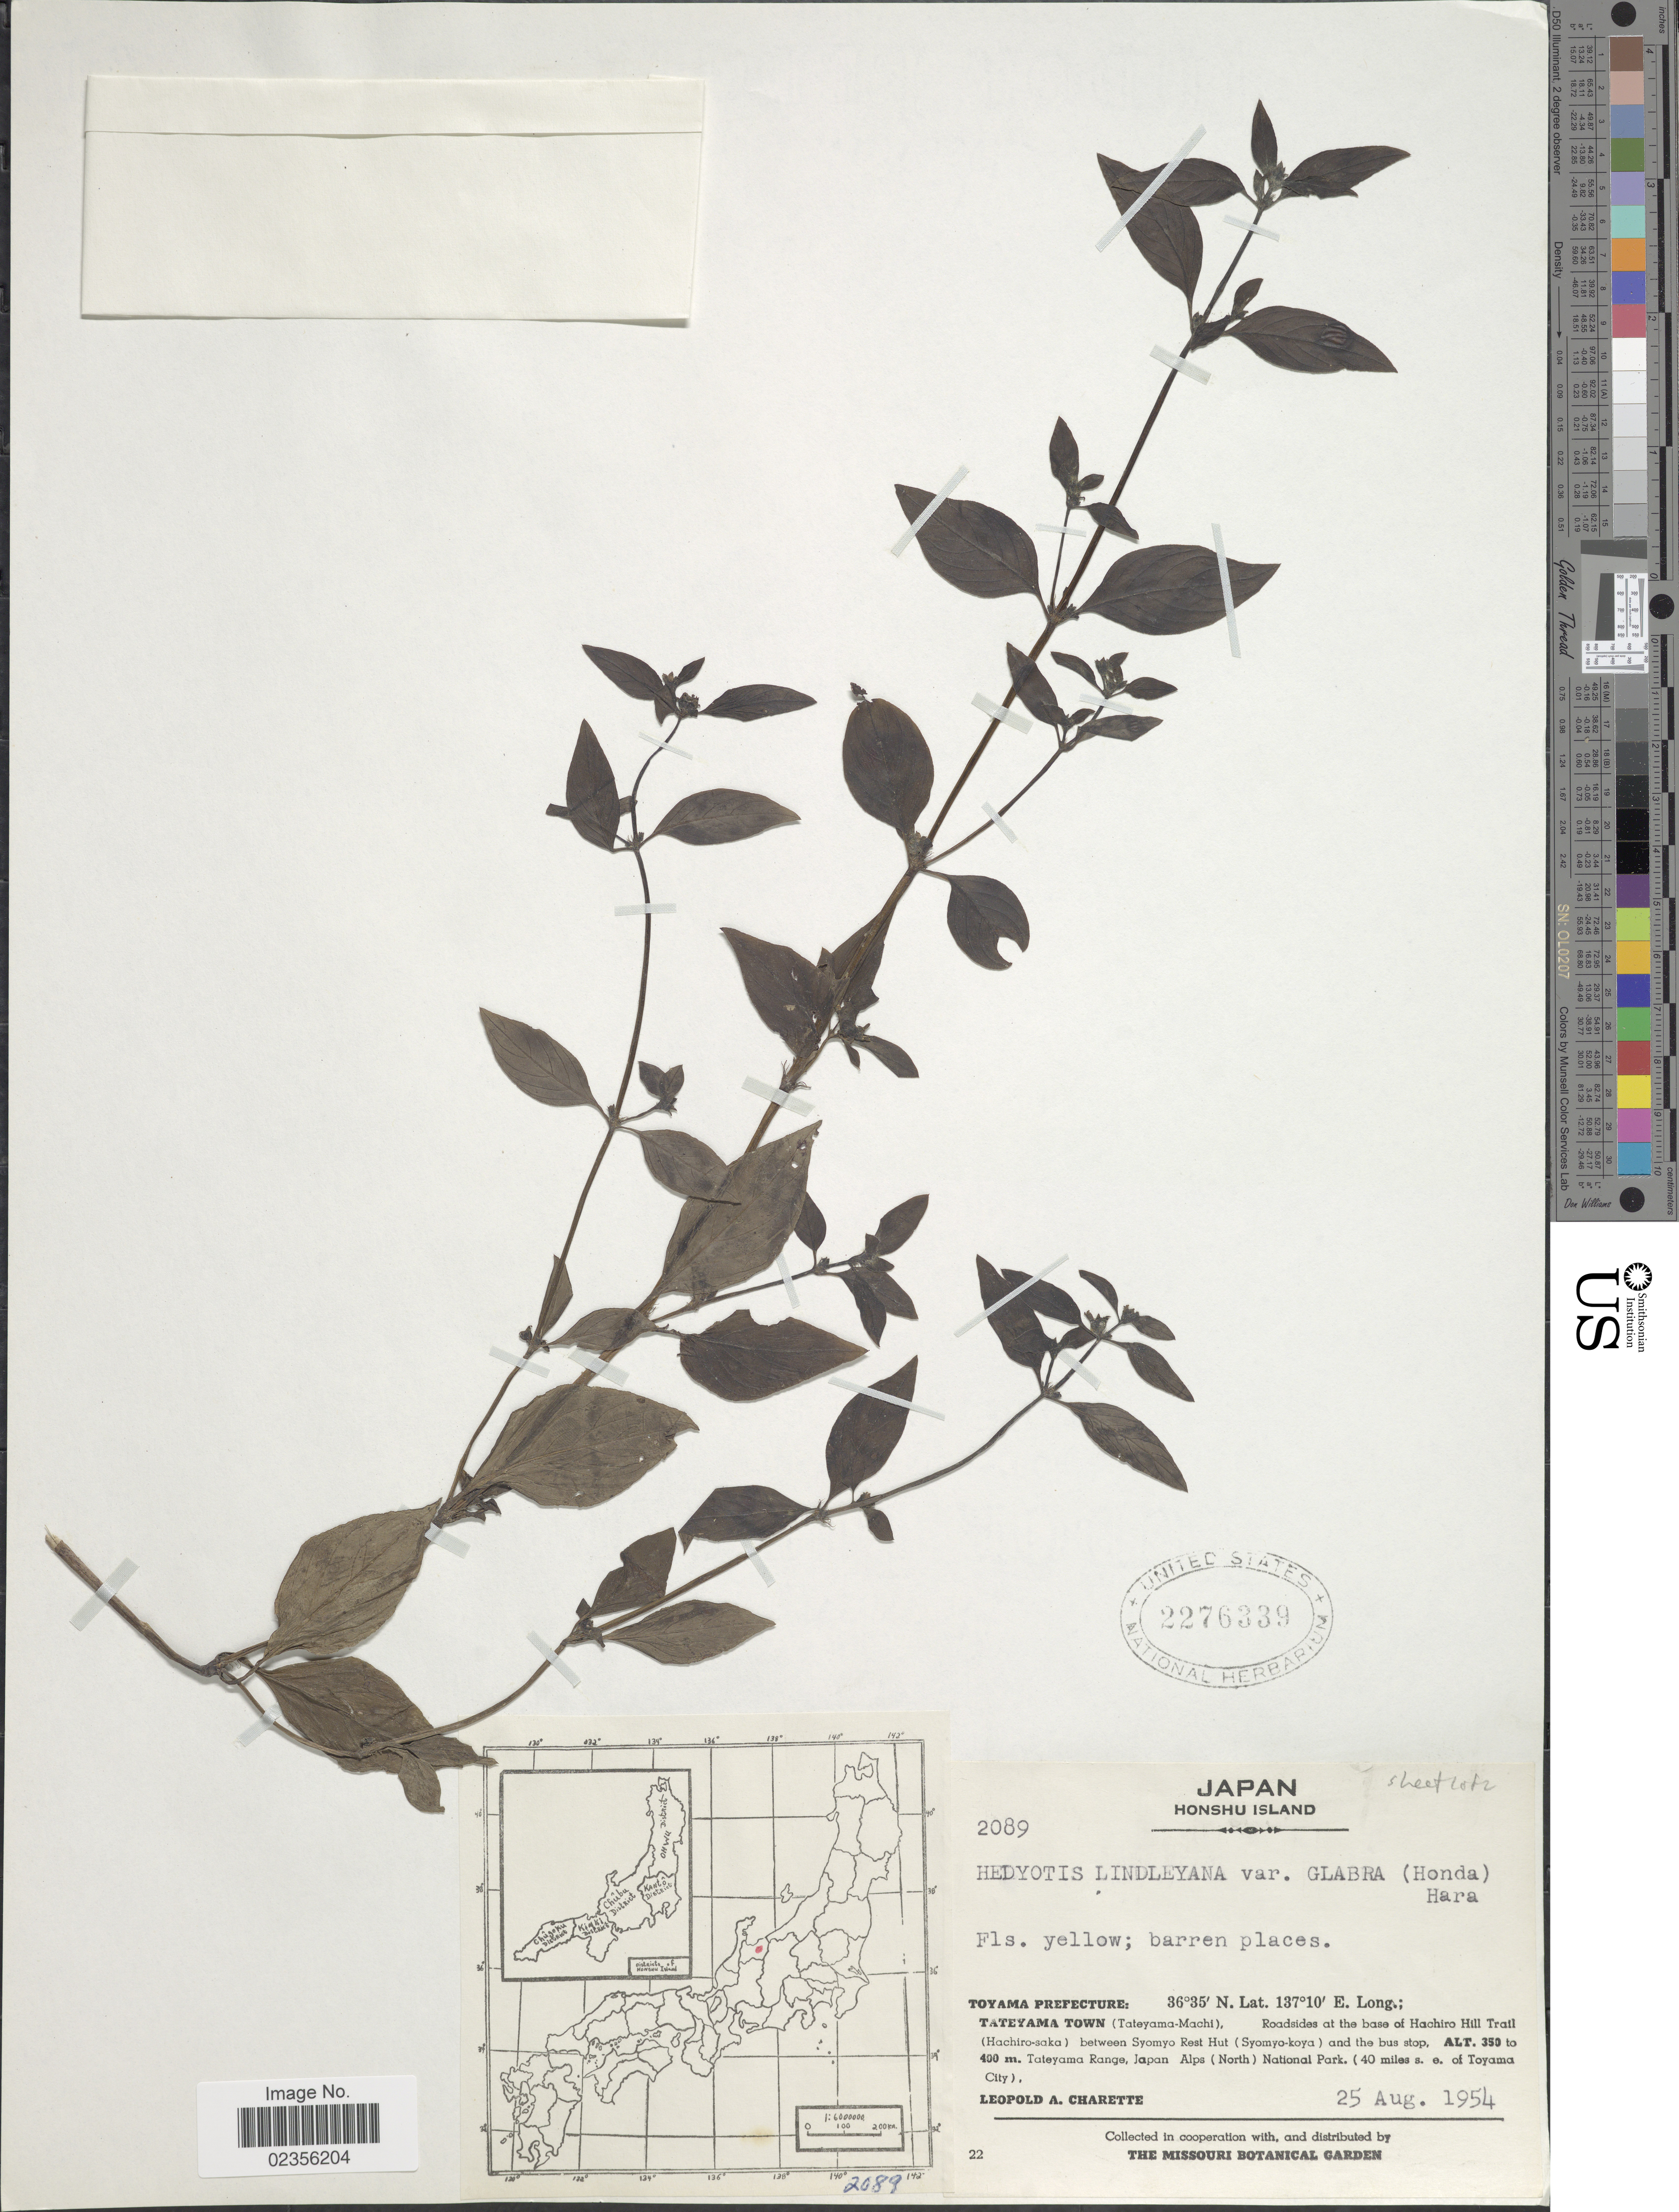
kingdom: Plantae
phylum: Tracheophyta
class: Magnoliopsida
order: Gentianales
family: Rubiaceae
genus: Hedyotis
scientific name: Hedyotis lindleyana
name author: Hook. ex Wight & Arn.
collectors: L. A. Charette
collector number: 2089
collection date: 1954-08-25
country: Japan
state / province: Toyama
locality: Honshu Island. Tateyama Town ( Tateyama-Machi), Roadsides at the base of Hachiro Hill Trail (Hachiro-saka) between Syomyo Rest Hut (Syomyo-koya) and the bus stop. Tateyama Range, Japan Alps (North) National Park. (40 miles s. e. of Toyama City)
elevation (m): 350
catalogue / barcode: US 2276339